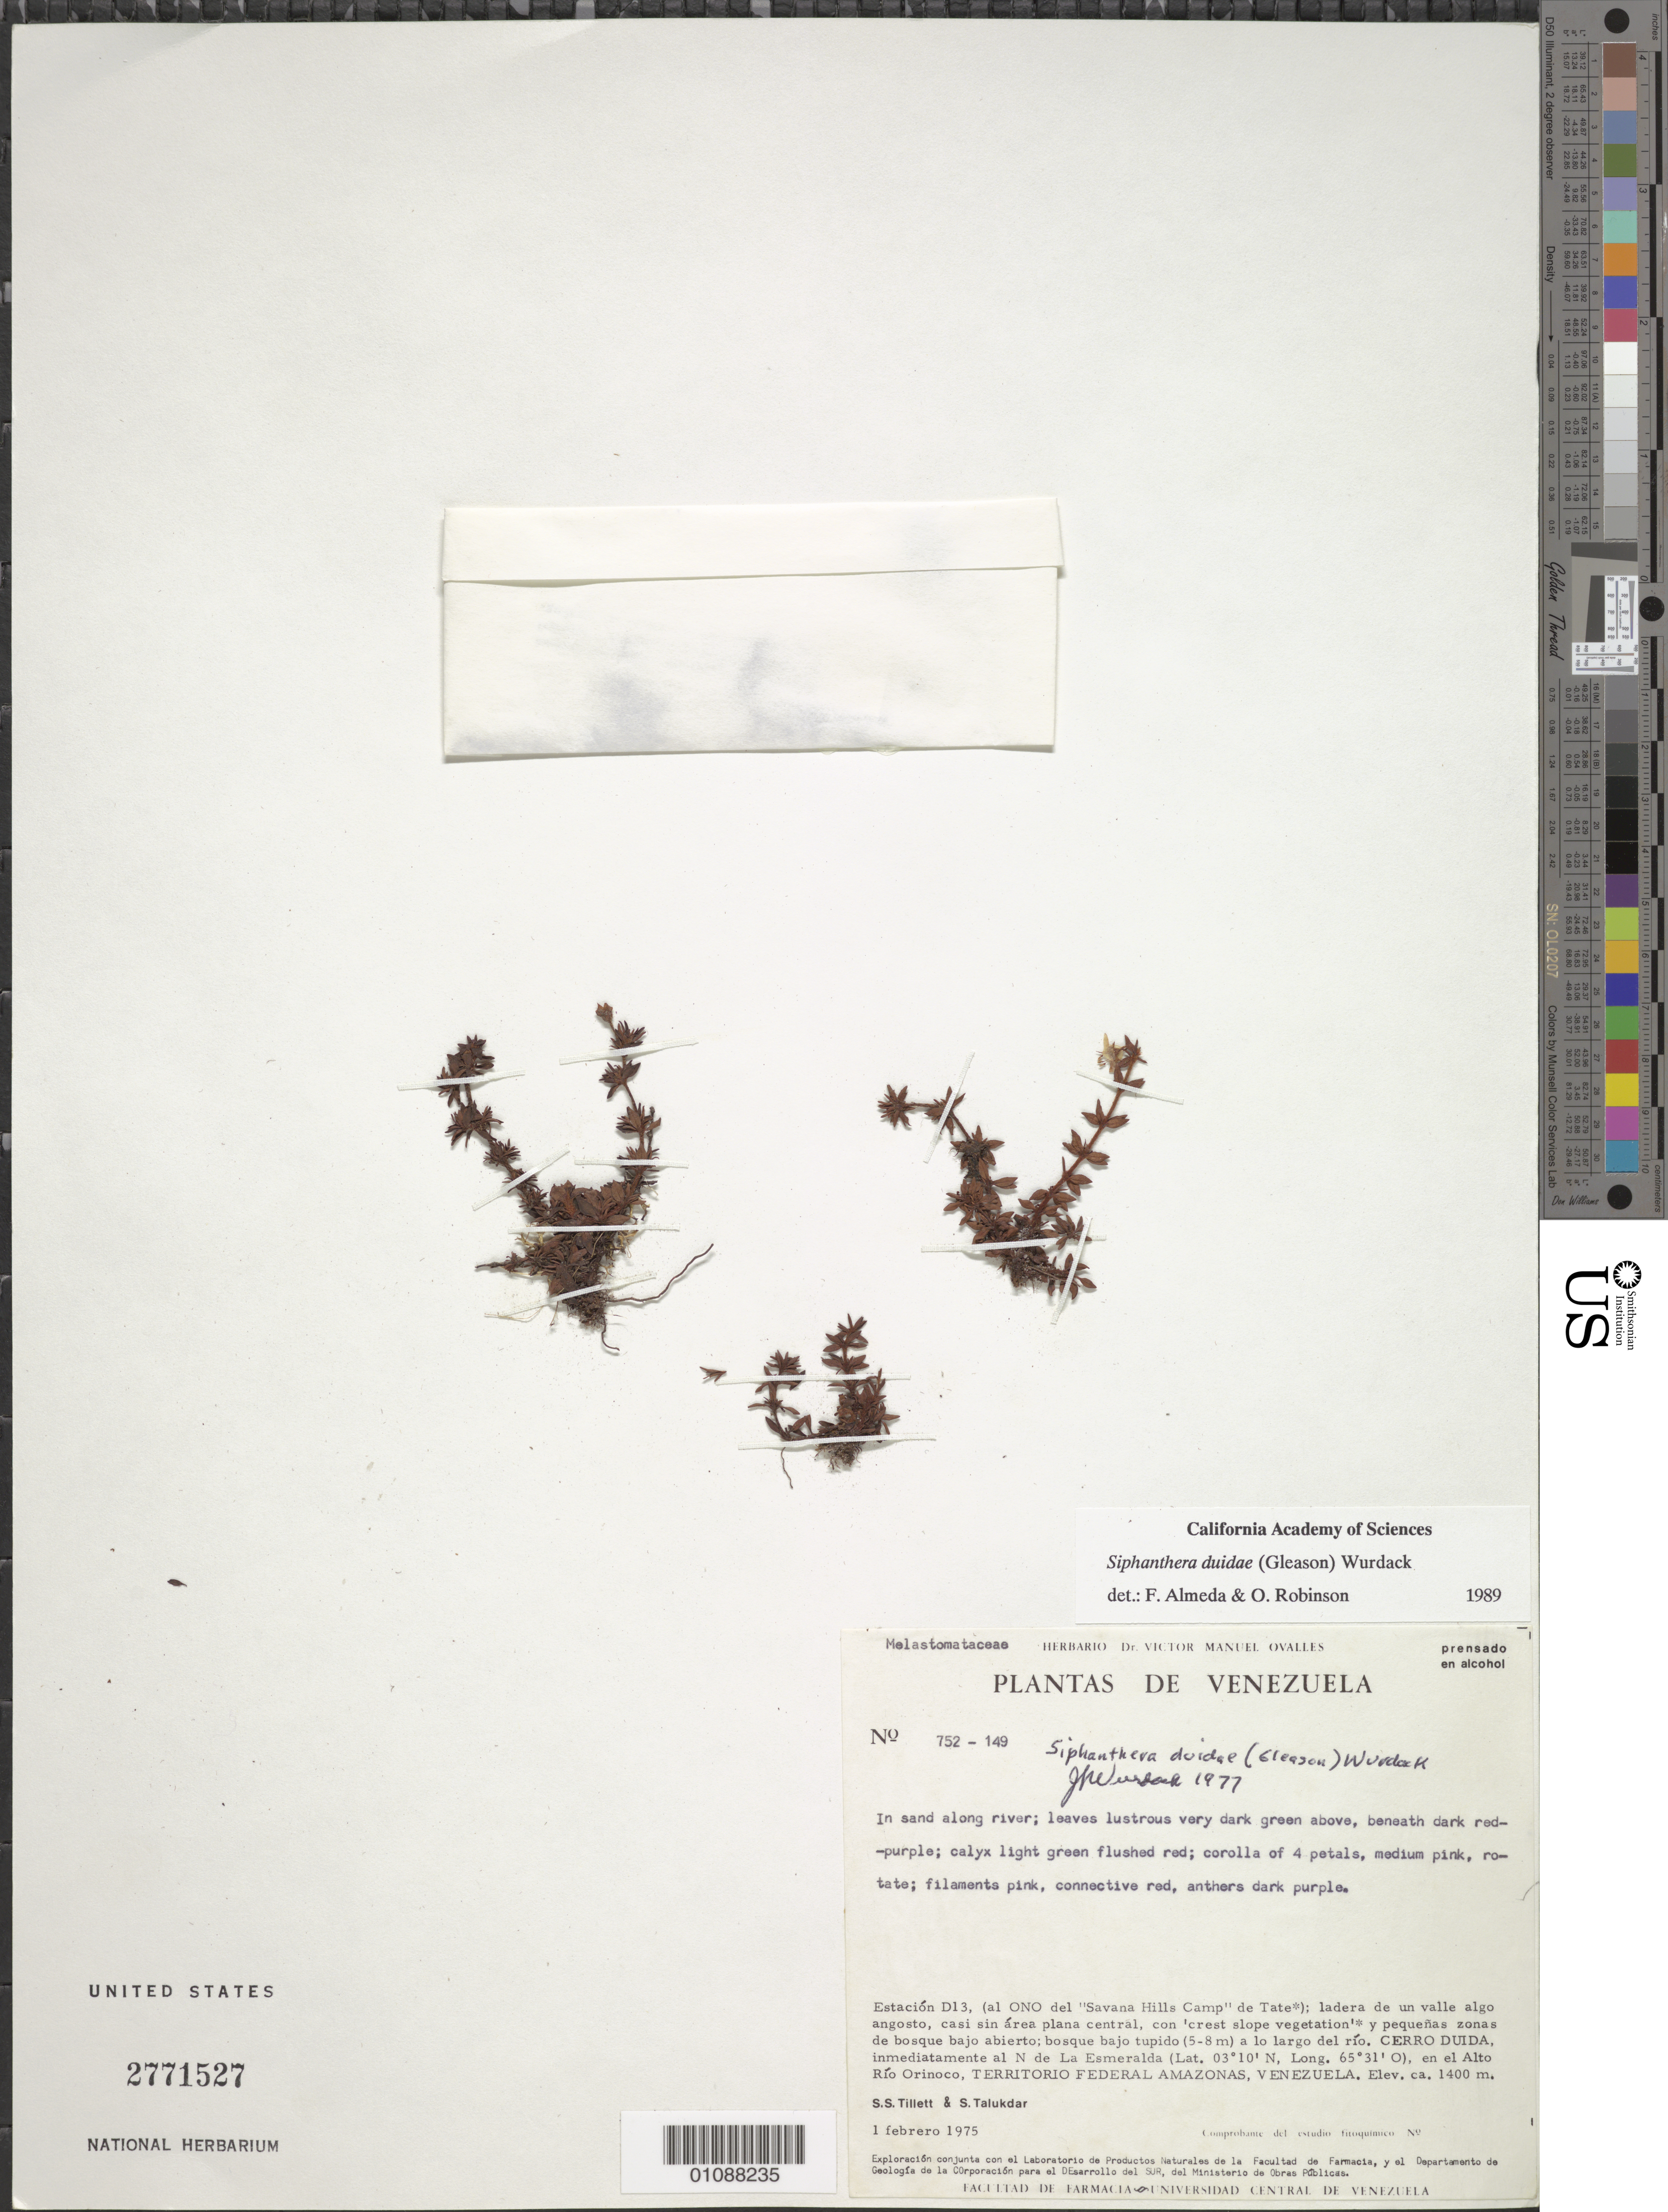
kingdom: Plantae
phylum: Tracheophyta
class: Magnoliopsida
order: Myrtales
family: Melastomataceae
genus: Siphanthera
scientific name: Siphanthera duidae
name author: (Gleason) Wurdack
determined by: Almeda, F.; Robinson, O. R.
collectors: S. S. Tillett & S. Talukdar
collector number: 751 149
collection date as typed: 1-Feb-75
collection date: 1975-02-01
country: Venezuela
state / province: Amazonas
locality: Cerro Duida, intermediatamente al N de La Esmeralda en el Alto RíoOrinoco. Estacion D13, al ONO del "Savana Hills Camp" de Tate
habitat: Sand along river. Ladera de un valle algo angosto, casi sin area plana central, con "crest slope vegetation" y pequenas zonas de bosque bajo abierto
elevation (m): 1400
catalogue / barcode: US 2771527